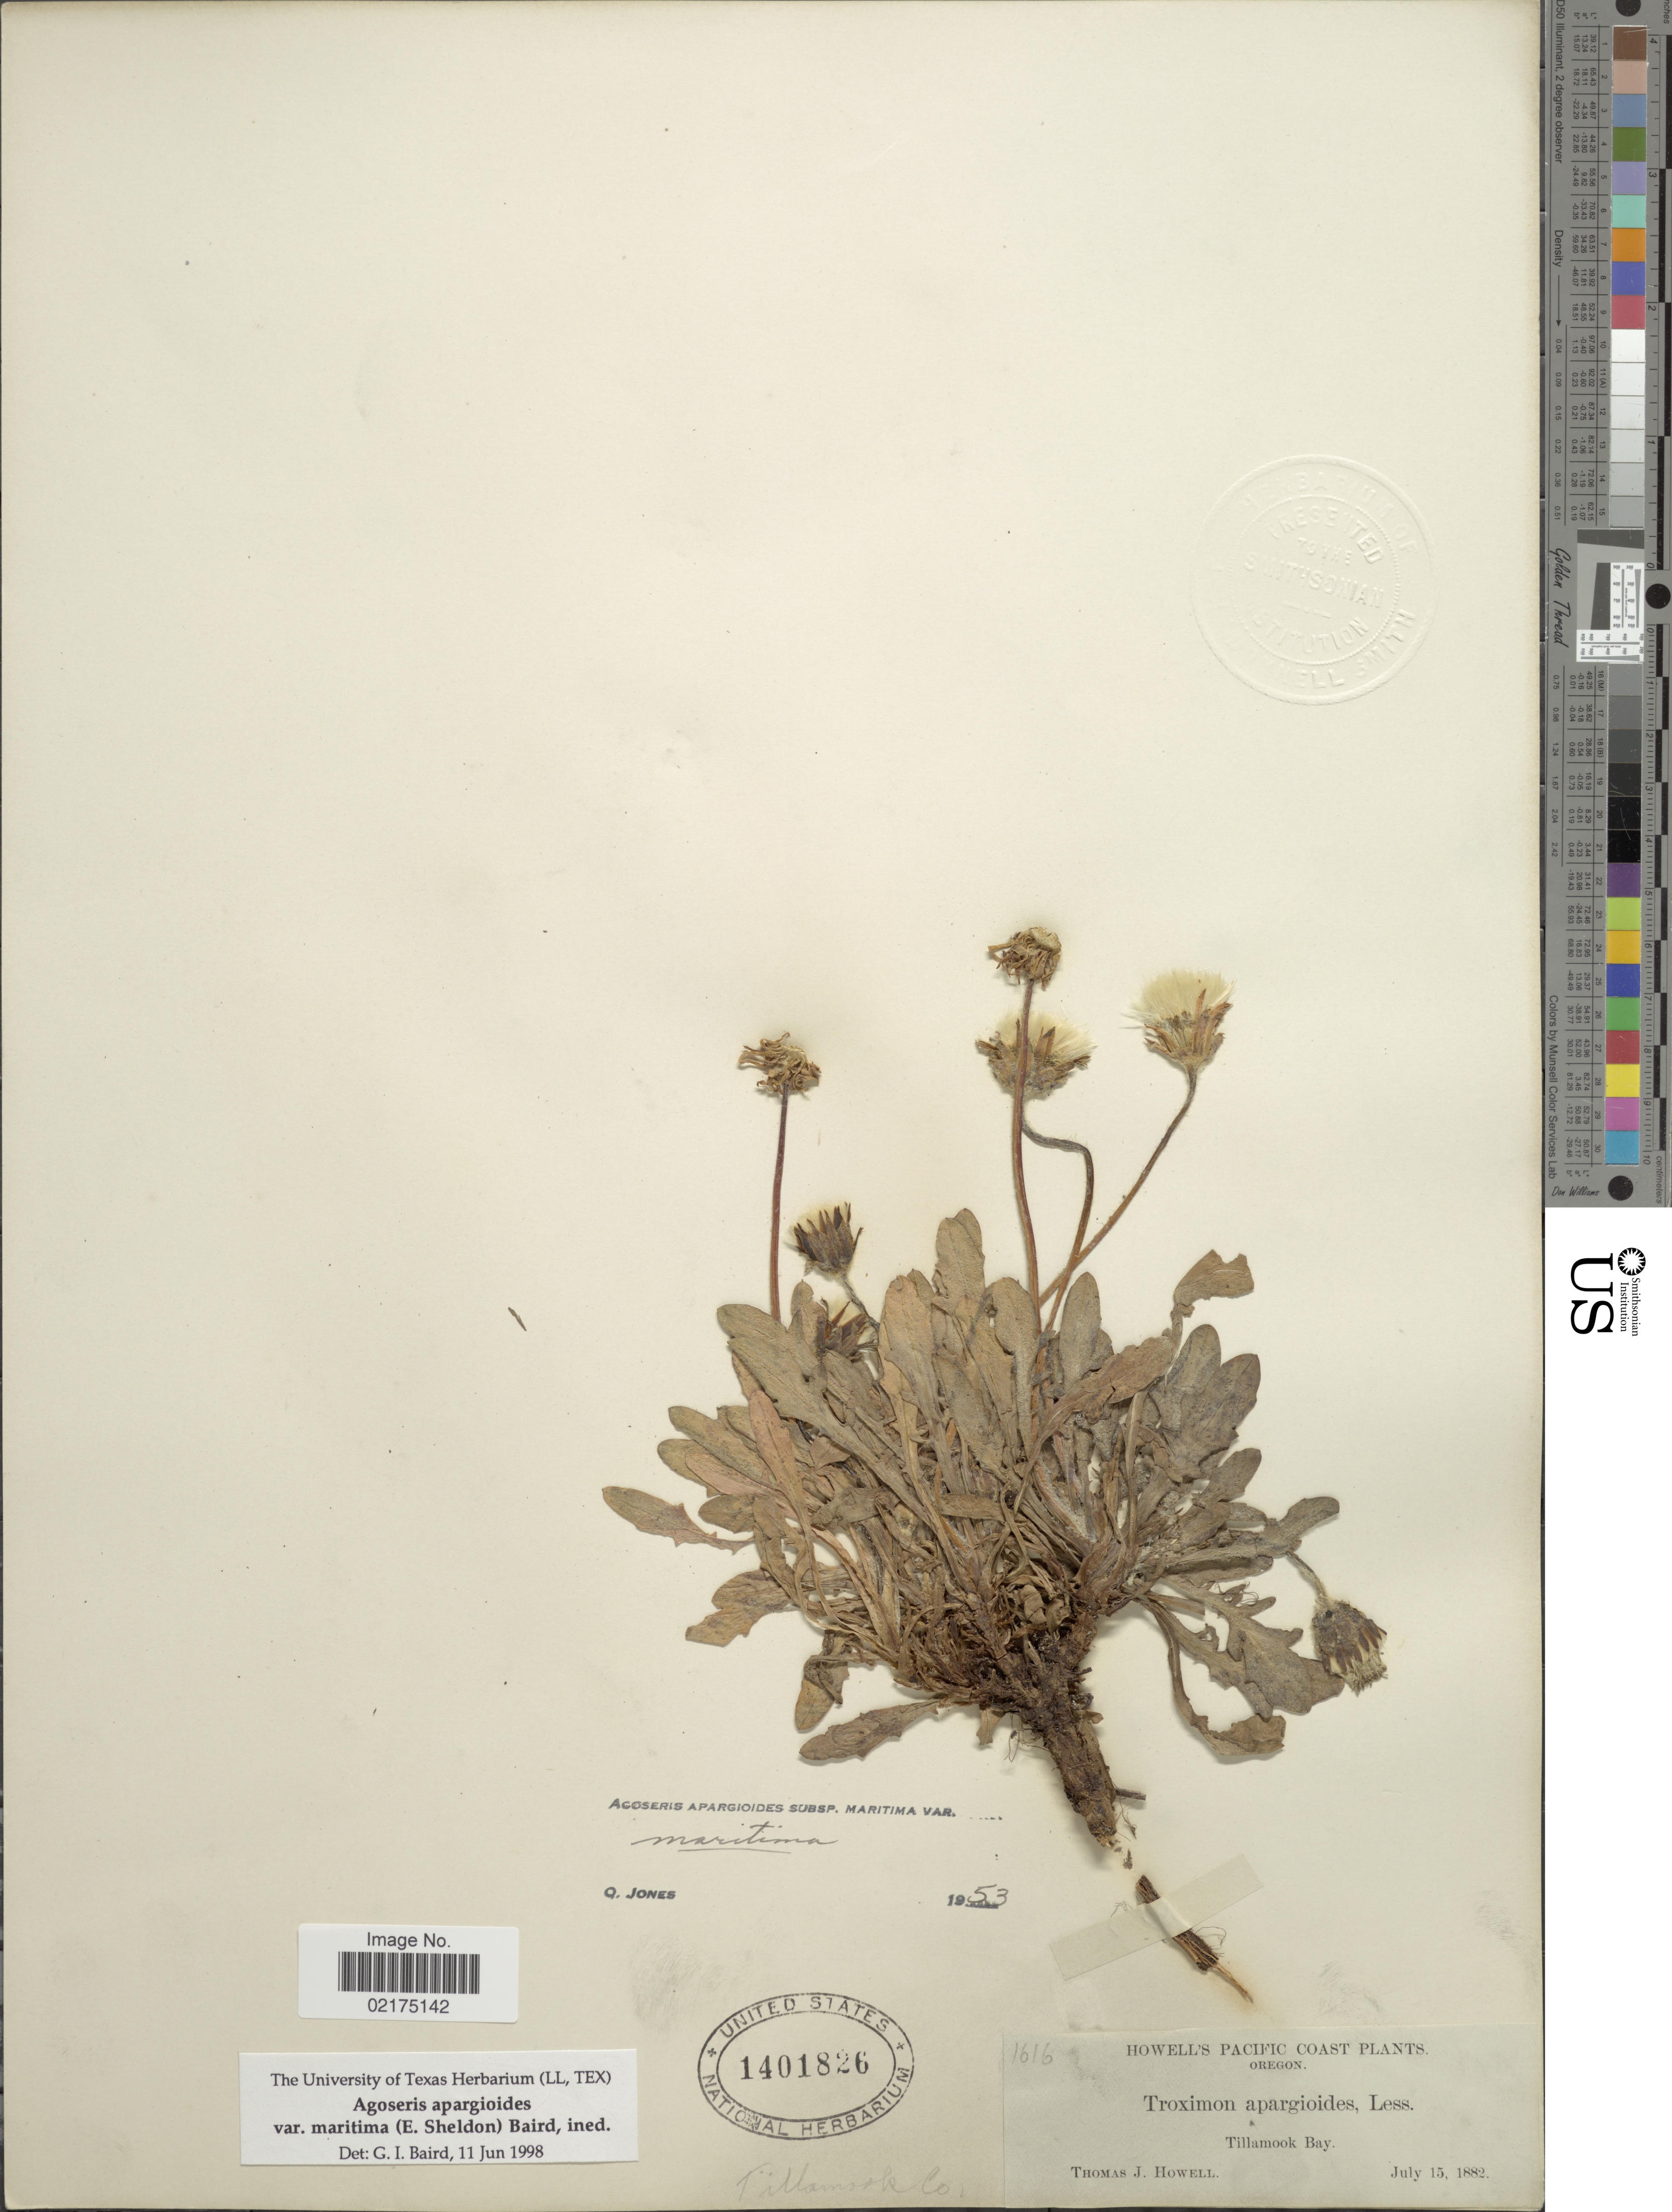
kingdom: Plantae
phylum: Tracheophyta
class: Magnoliopsida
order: Asterales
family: Asteraceae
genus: Agoseris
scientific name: Agoseris apargioides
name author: (Less.) Greene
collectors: T. J. Howell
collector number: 1616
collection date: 1882-07-15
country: United States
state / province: Oregon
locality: Tillamook Bay, Pacific Coast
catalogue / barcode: US 1401826